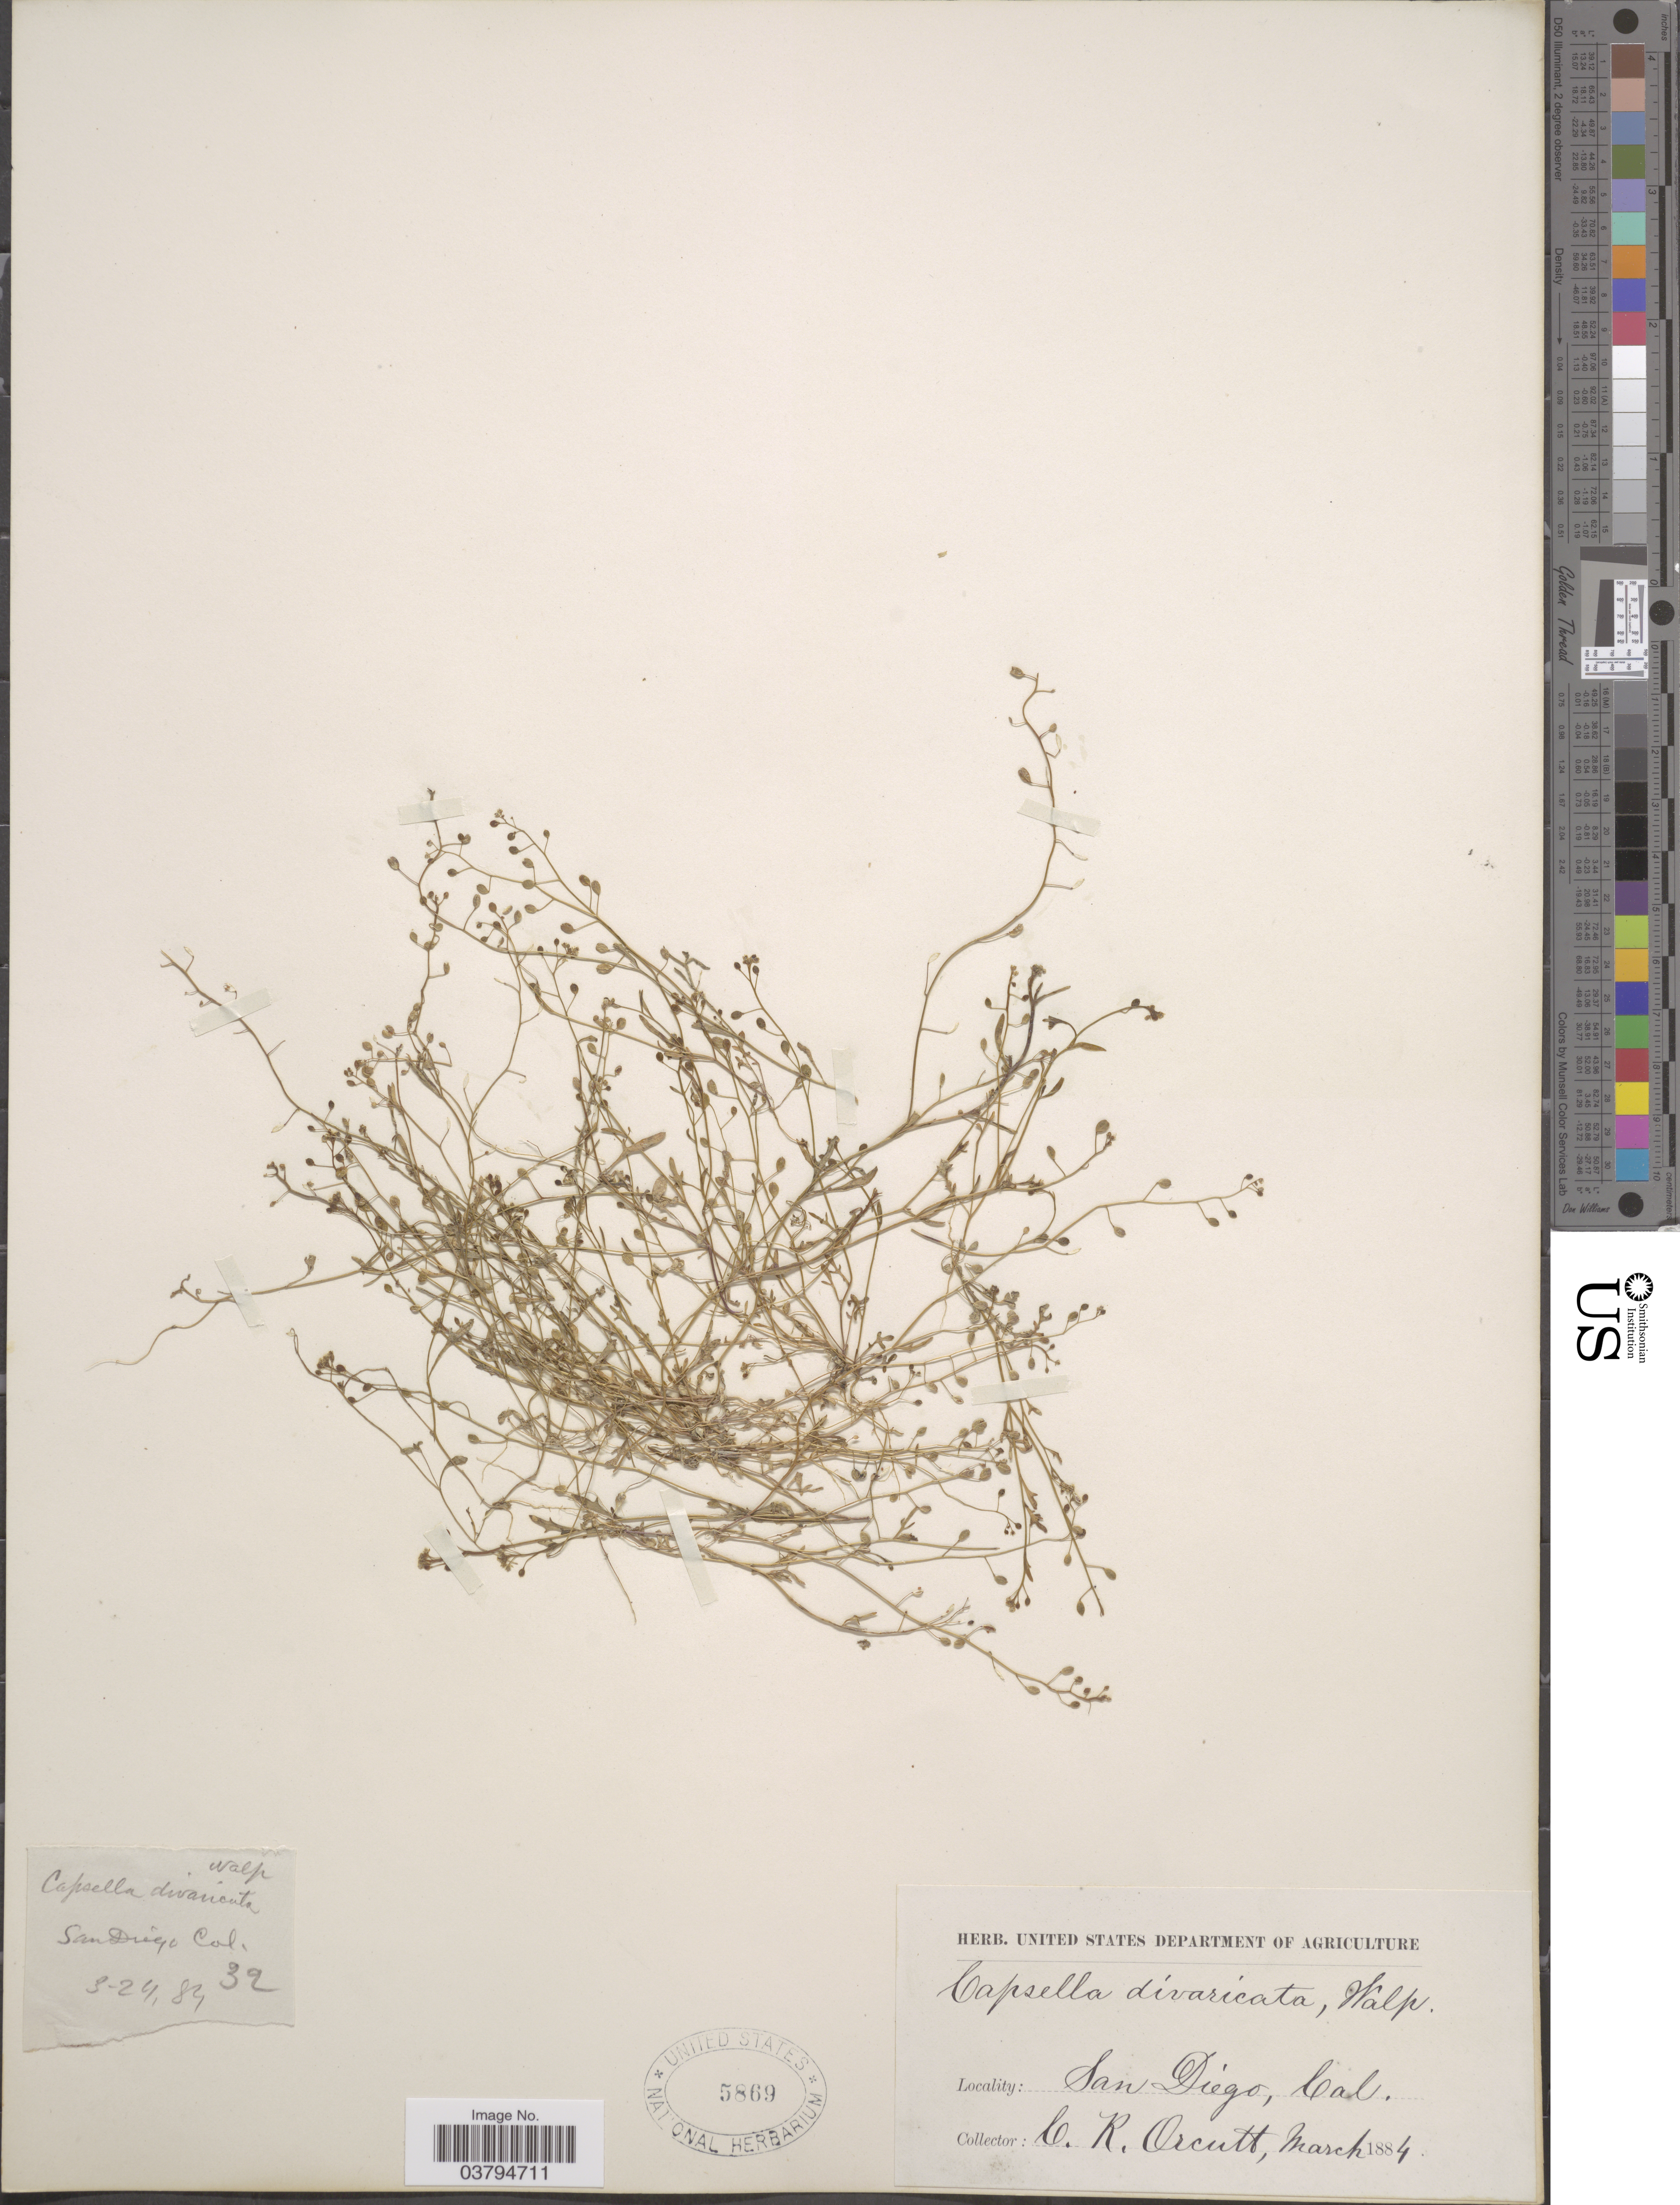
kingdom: Plantae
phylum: Tracheophyta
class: Magnoliopsida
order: Brassicales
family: Brassicaceae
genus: Hornungia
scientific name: Hornungia procumbens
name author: (L.) Hayek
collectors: C. R. Orcutt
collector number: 32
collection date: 1884-03-24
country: United States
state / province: California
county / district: San Diego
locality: San Diego.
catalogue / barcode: US 5869